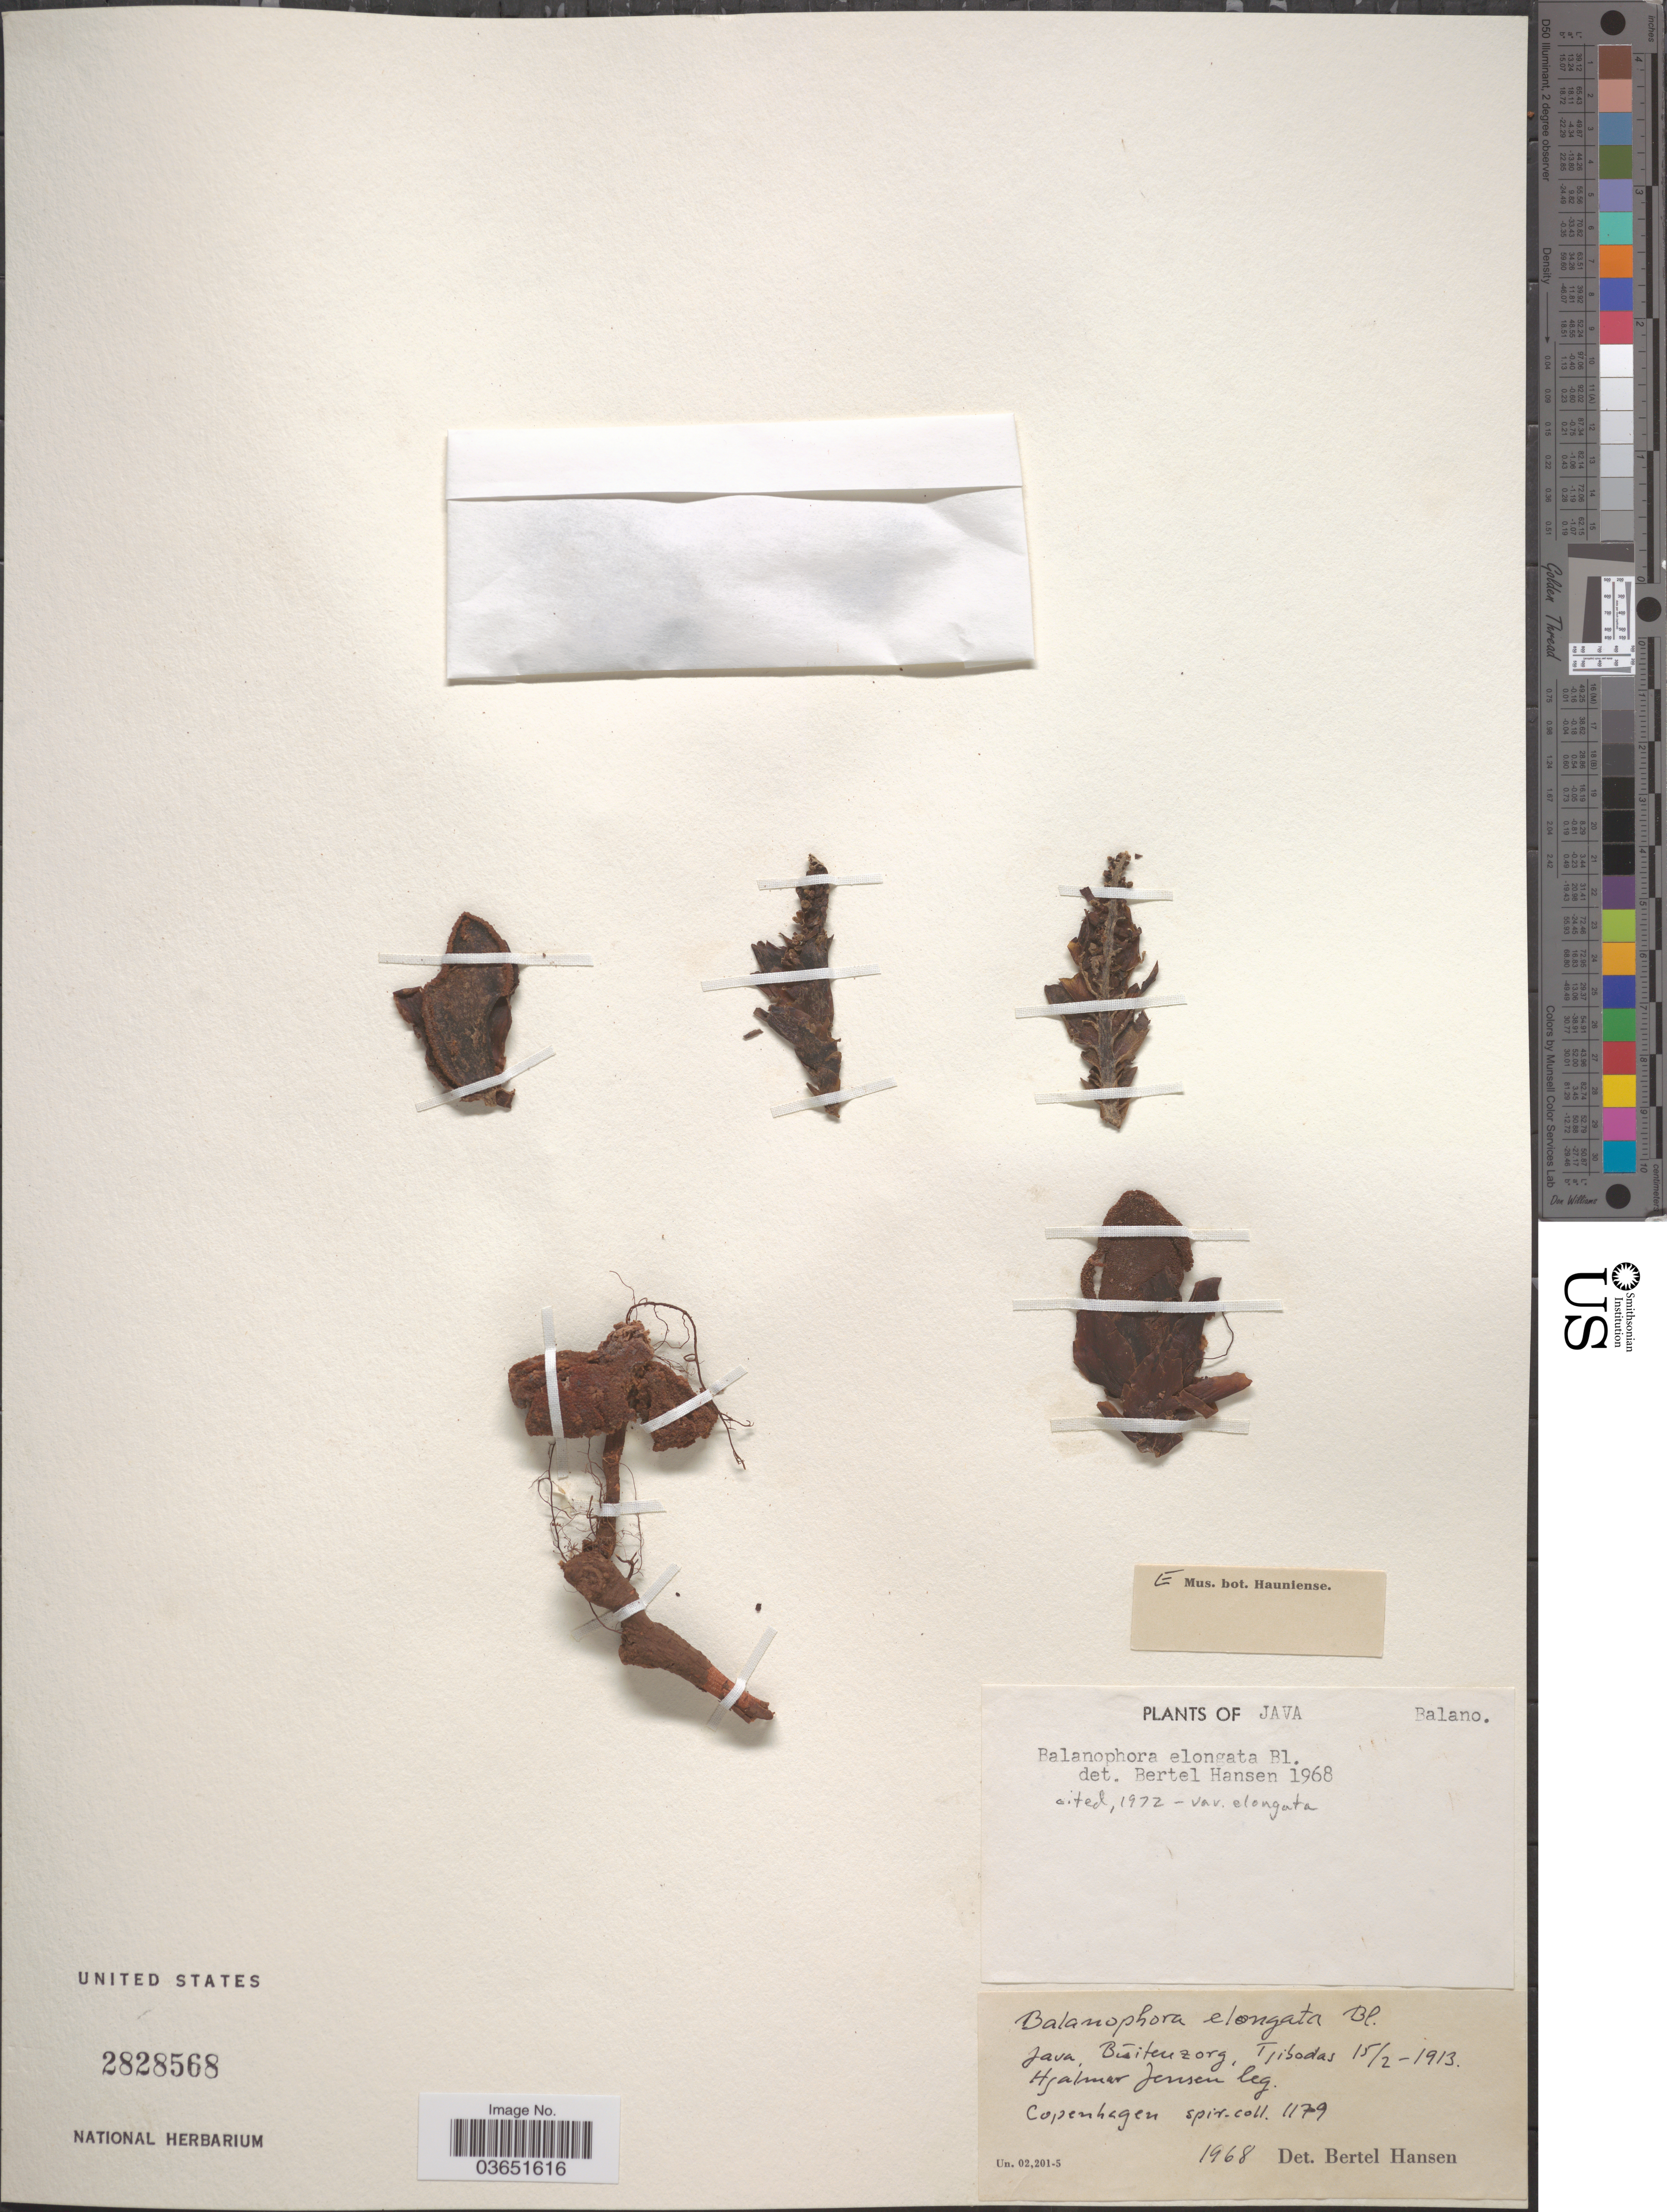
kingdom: Plantae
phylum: Tracheophyta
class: Magnoliopsida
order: Santalales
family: Balanophoraceae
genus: Balanophora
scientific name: Balanophora elongata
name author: Blume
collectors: H. Jensen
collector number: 1179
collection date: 1913-02-15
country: Indonesia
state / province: Java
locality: Búitenzorg, Tjibodas.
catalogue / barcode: US 2828568